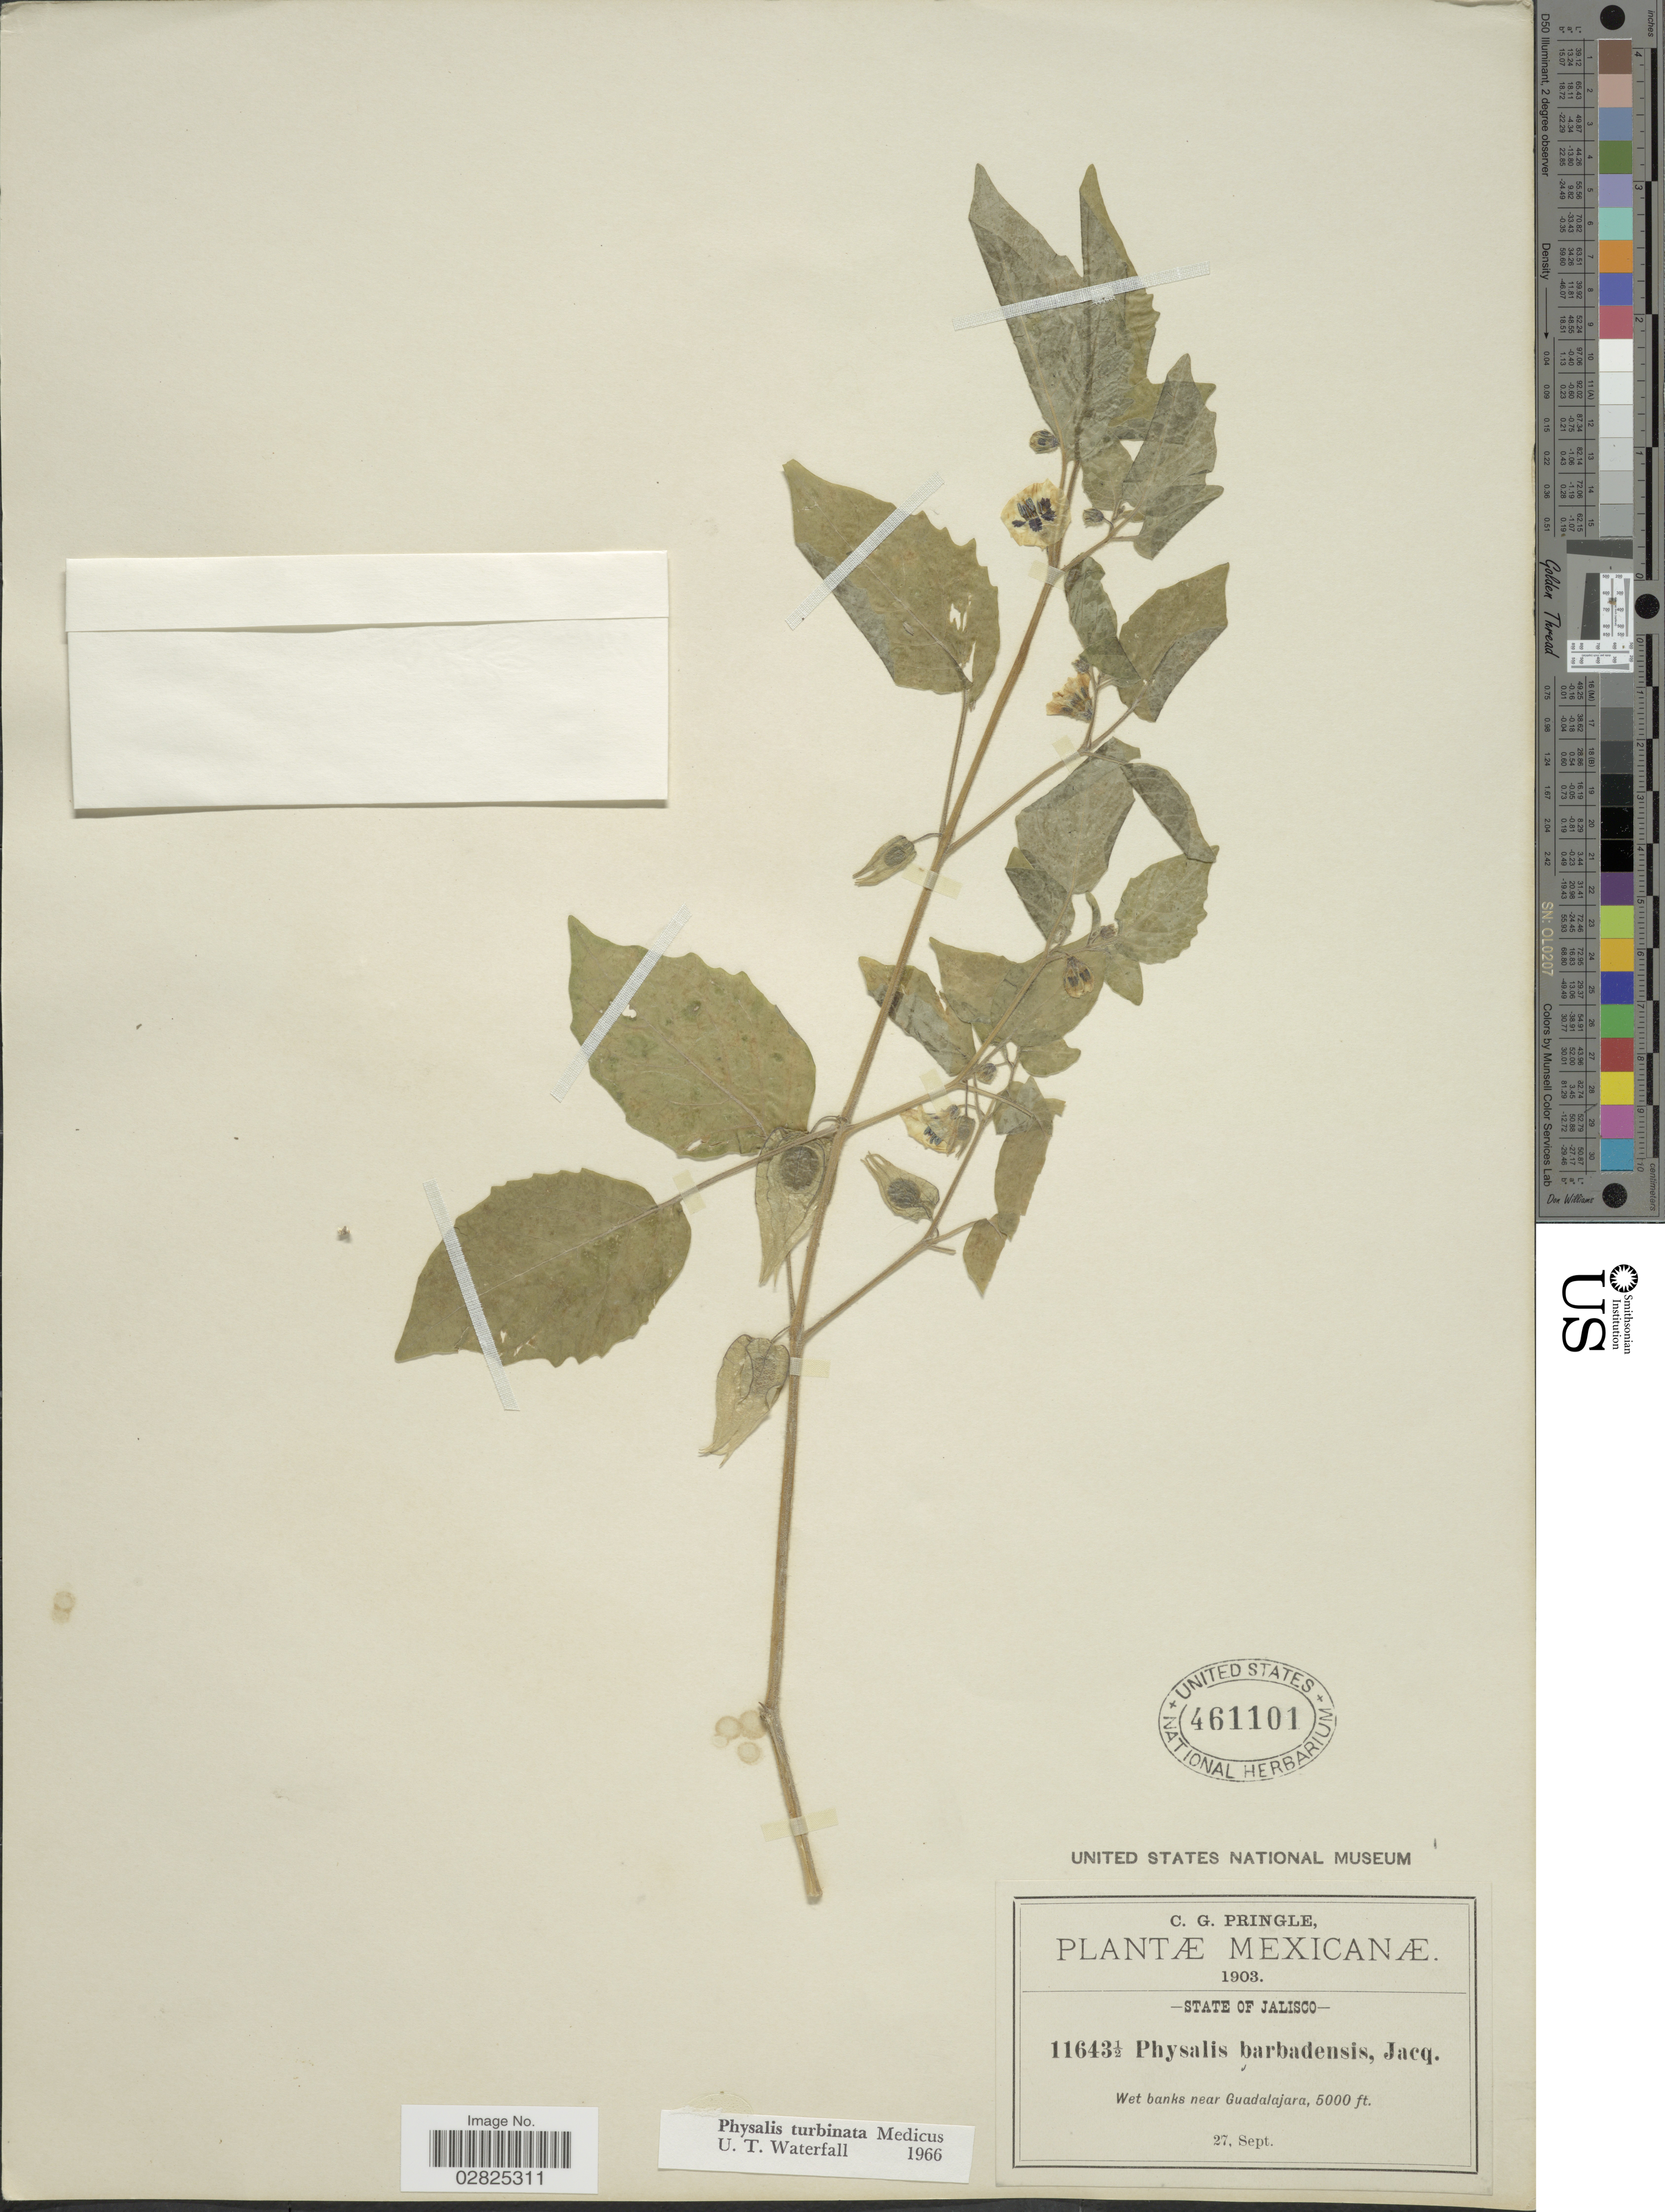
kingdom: Plantae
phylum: Tracheophyta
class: Magnoliopsida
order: Solanales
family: Solanaceae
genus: Physalis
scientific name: Physalis turbinata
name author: Medik.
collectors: C. G. Pringle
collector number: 11643½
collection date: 1903-09-27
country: Mexico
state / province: Jalisco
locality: Wet banks near Guadalajara.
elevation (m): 1524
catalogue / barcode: US 461101